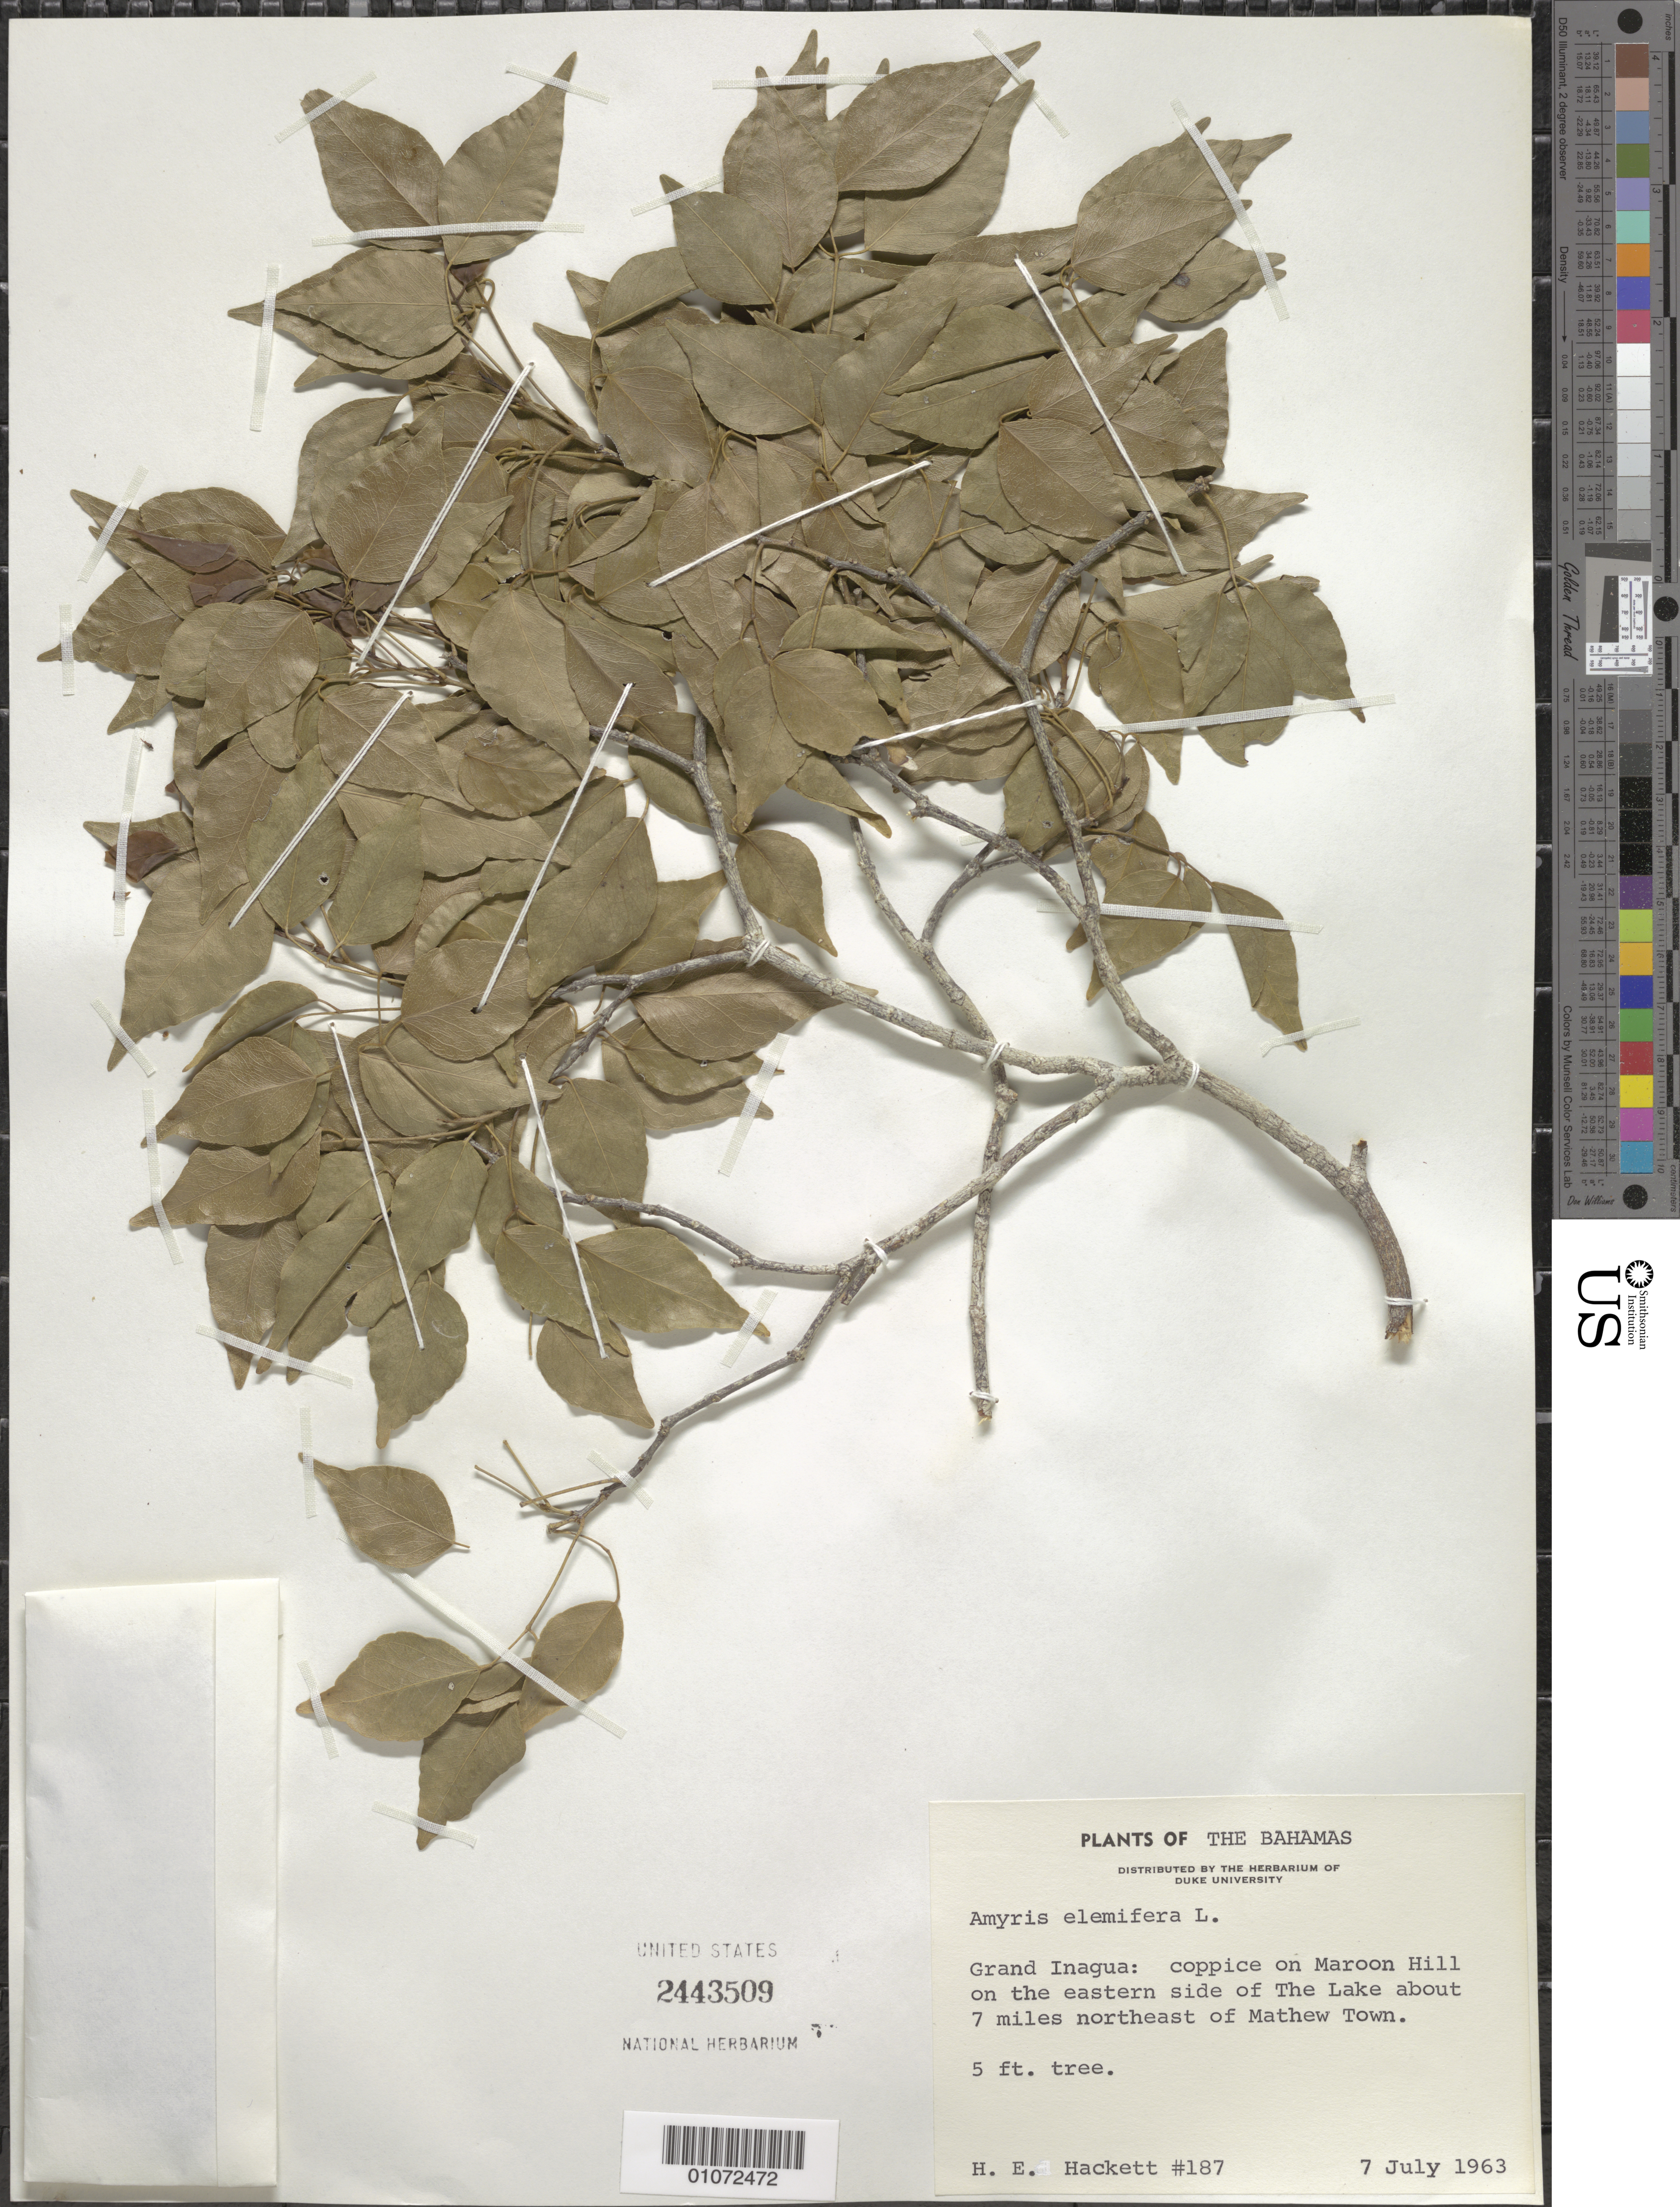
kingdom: Plantae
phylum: Tracheophyta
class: Magnoliopsida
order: Sapindales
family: Rutaceae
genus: Amyris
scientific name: Amyris elemifera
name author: L.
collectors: H. E. Hackett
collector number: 187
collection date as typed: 07 Jul 1963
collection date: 1963-07-07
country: Bahamas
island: Great Inagua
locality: Coppice on Maroon Hill on E side of the lake about 7 miles NE of Mathew Town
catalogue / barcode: US 2443509